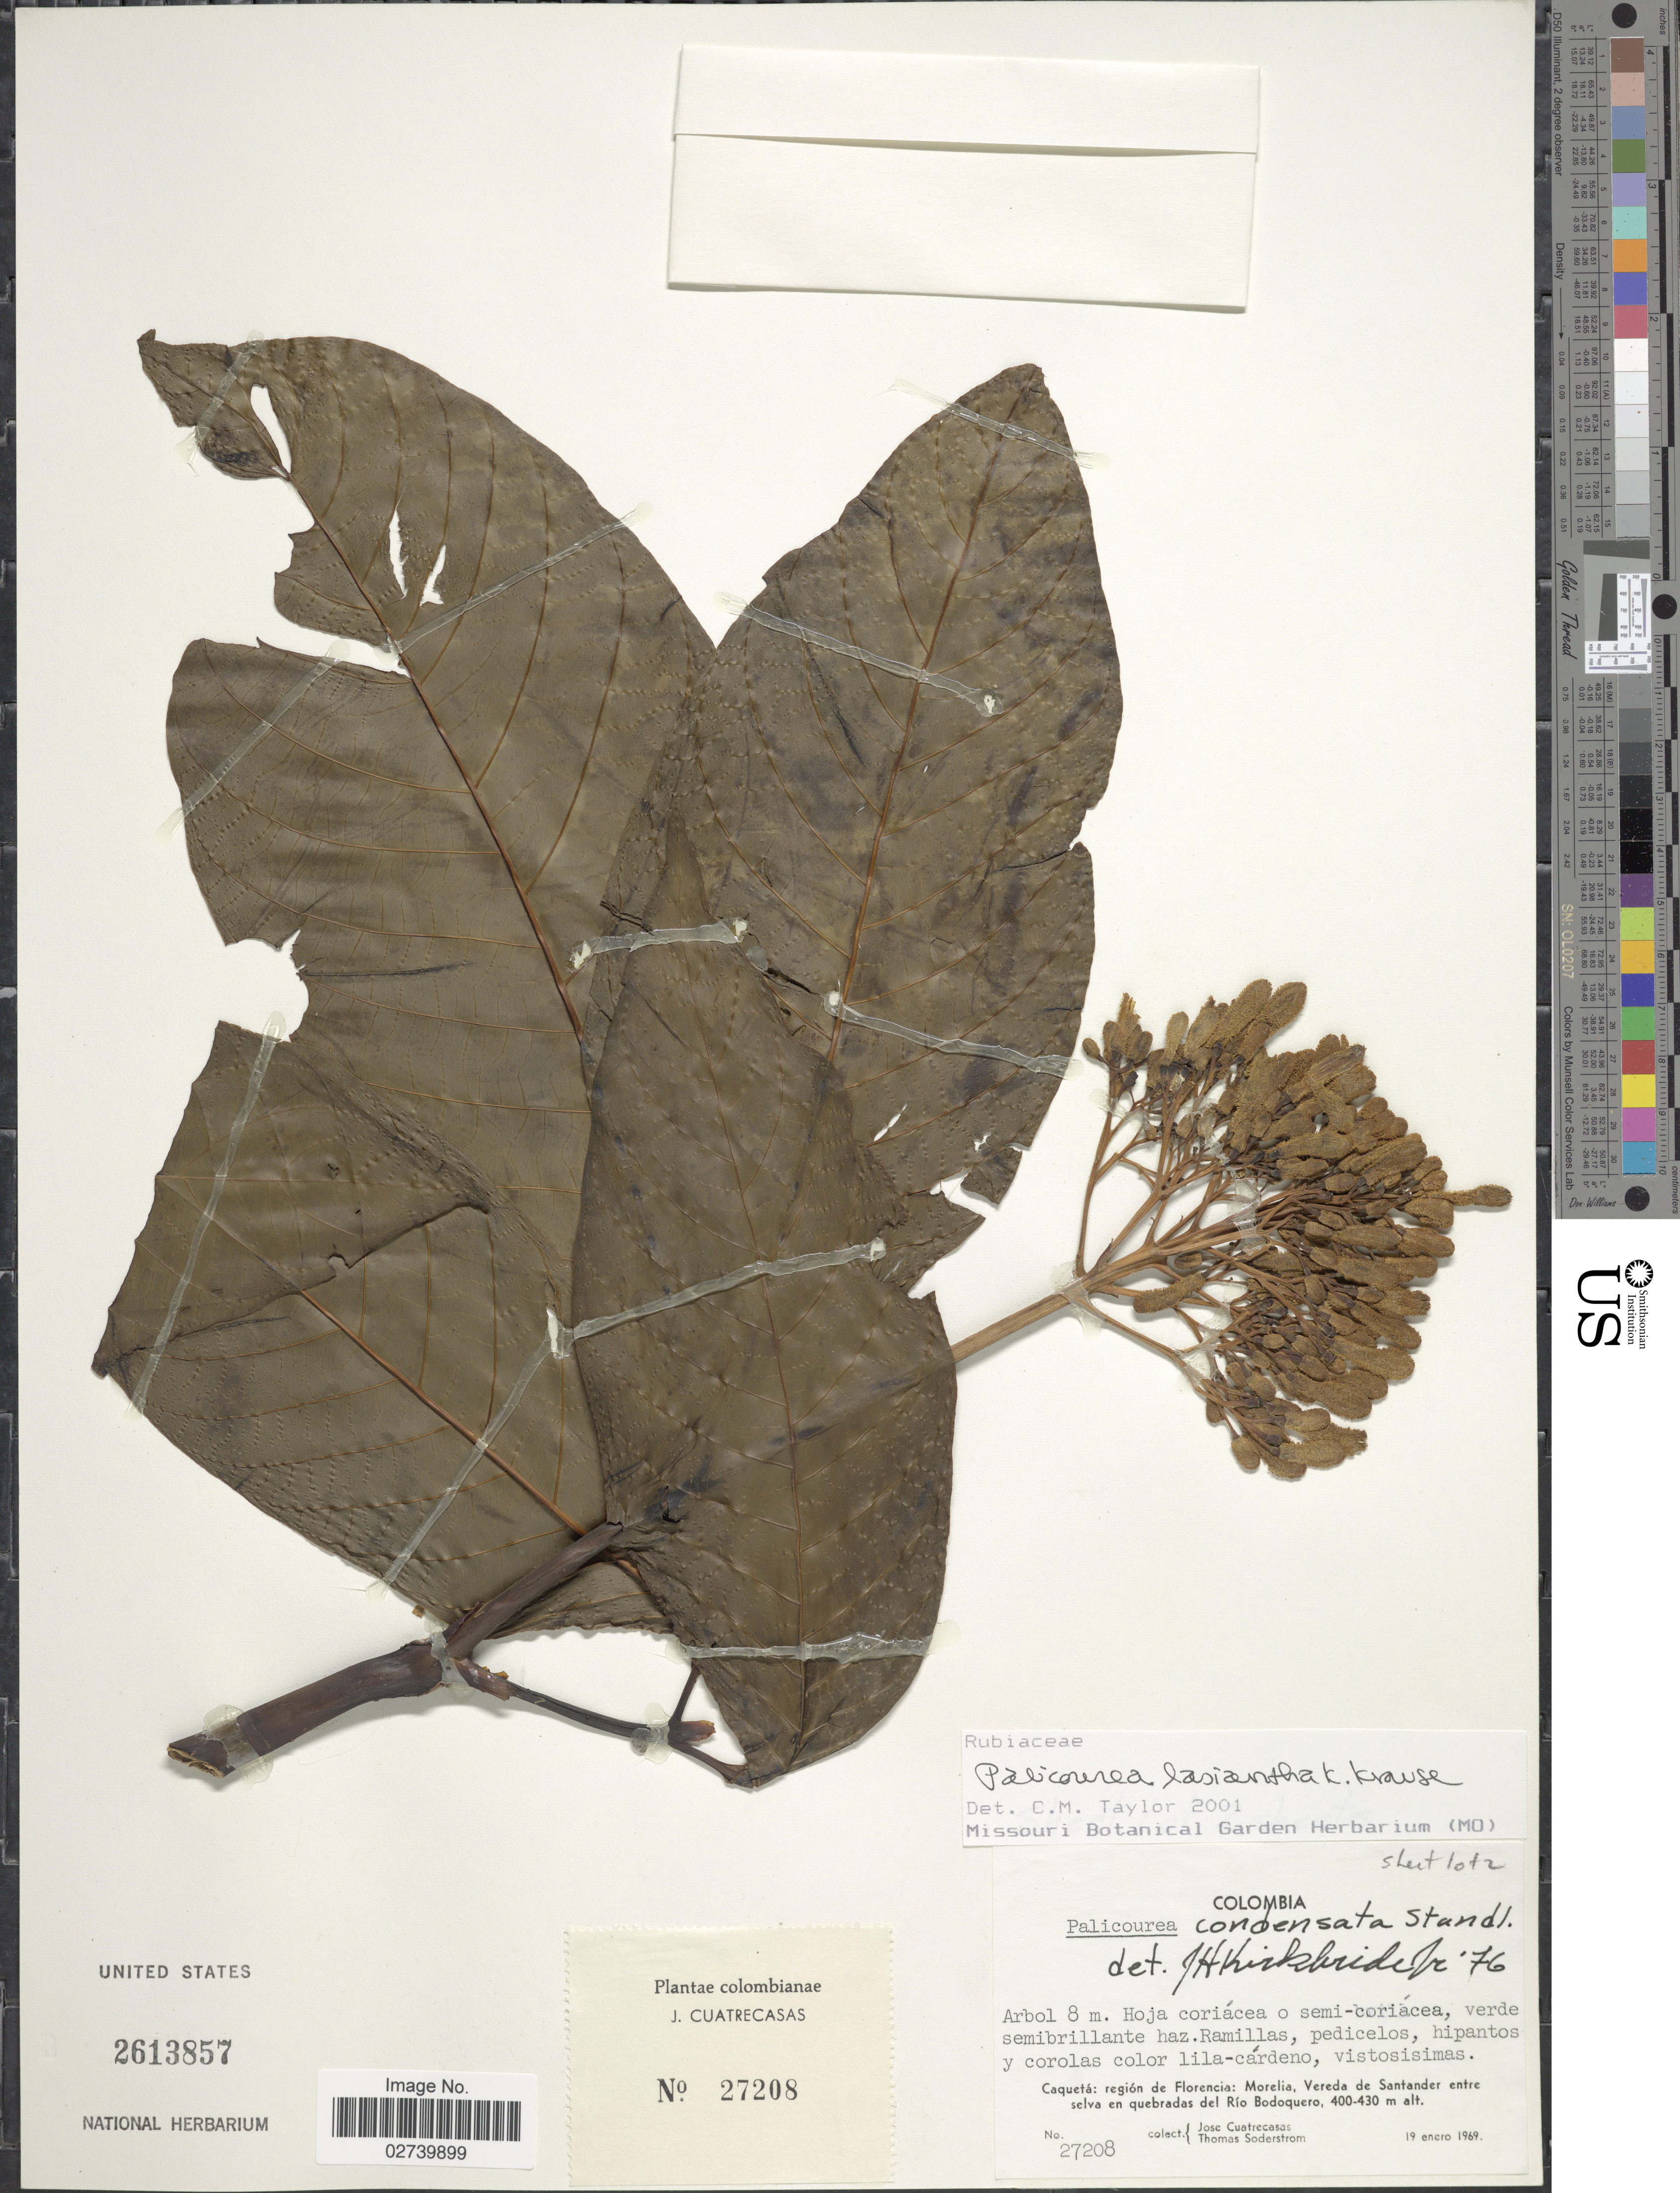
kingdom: Plantae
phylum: Tracheophyta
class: Magnoliopsida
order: Gentianales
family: Rubiaceae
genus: Palicourea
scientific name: Palicourea lasiantha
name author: Krause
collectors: J. Cuatrecasas & T. R. Soderstrom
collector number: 27208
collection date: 1969-01-19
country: Colombia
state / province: Caquetá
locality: Región de Florencia: Morelia, Vereda de Santander entre selva en quebradas del Río Bodoquero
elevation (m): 400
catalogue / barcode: US 2613857